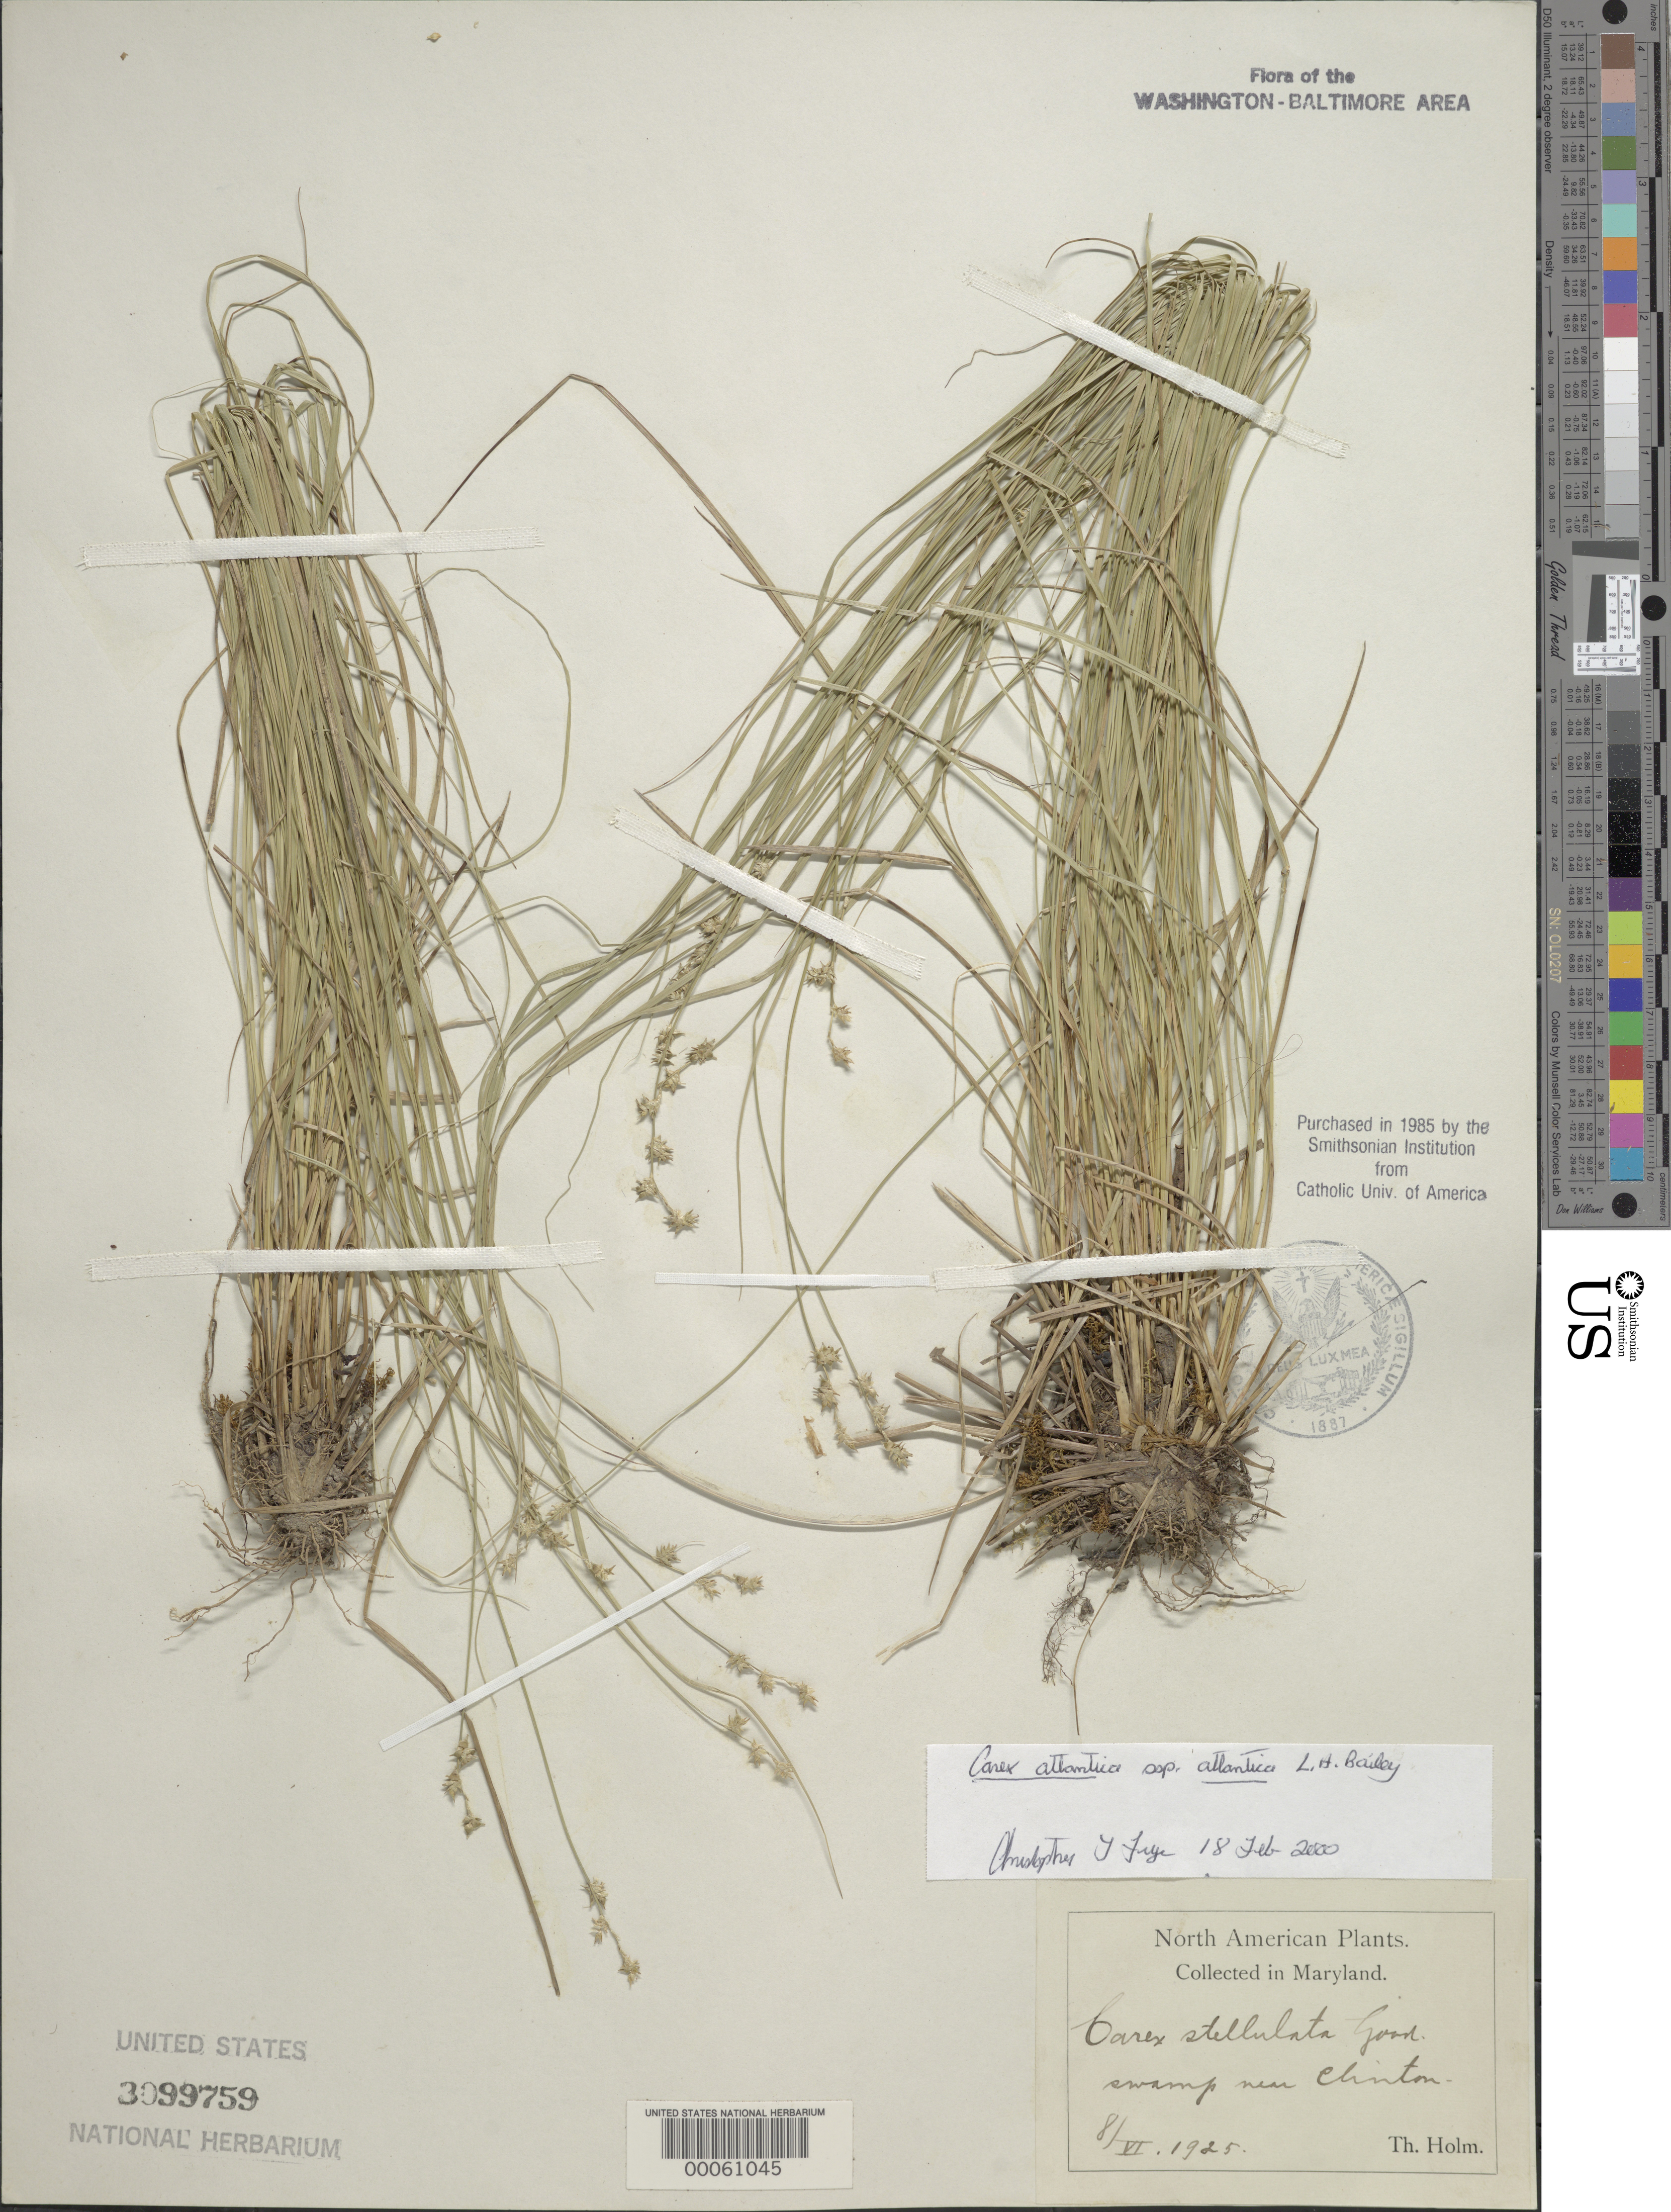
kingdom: Plantae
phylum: Tracheophyta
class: Liliopsida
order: Poales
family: Cyperaceae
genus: Carex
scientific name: Carex atlantica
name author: L.H. Bailey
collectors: T. Holm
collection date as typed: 08 Jun 1925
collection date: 1925-06-08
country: United States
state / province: Maryland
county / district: Prince George's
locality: Clinton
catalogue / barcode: US 3099759